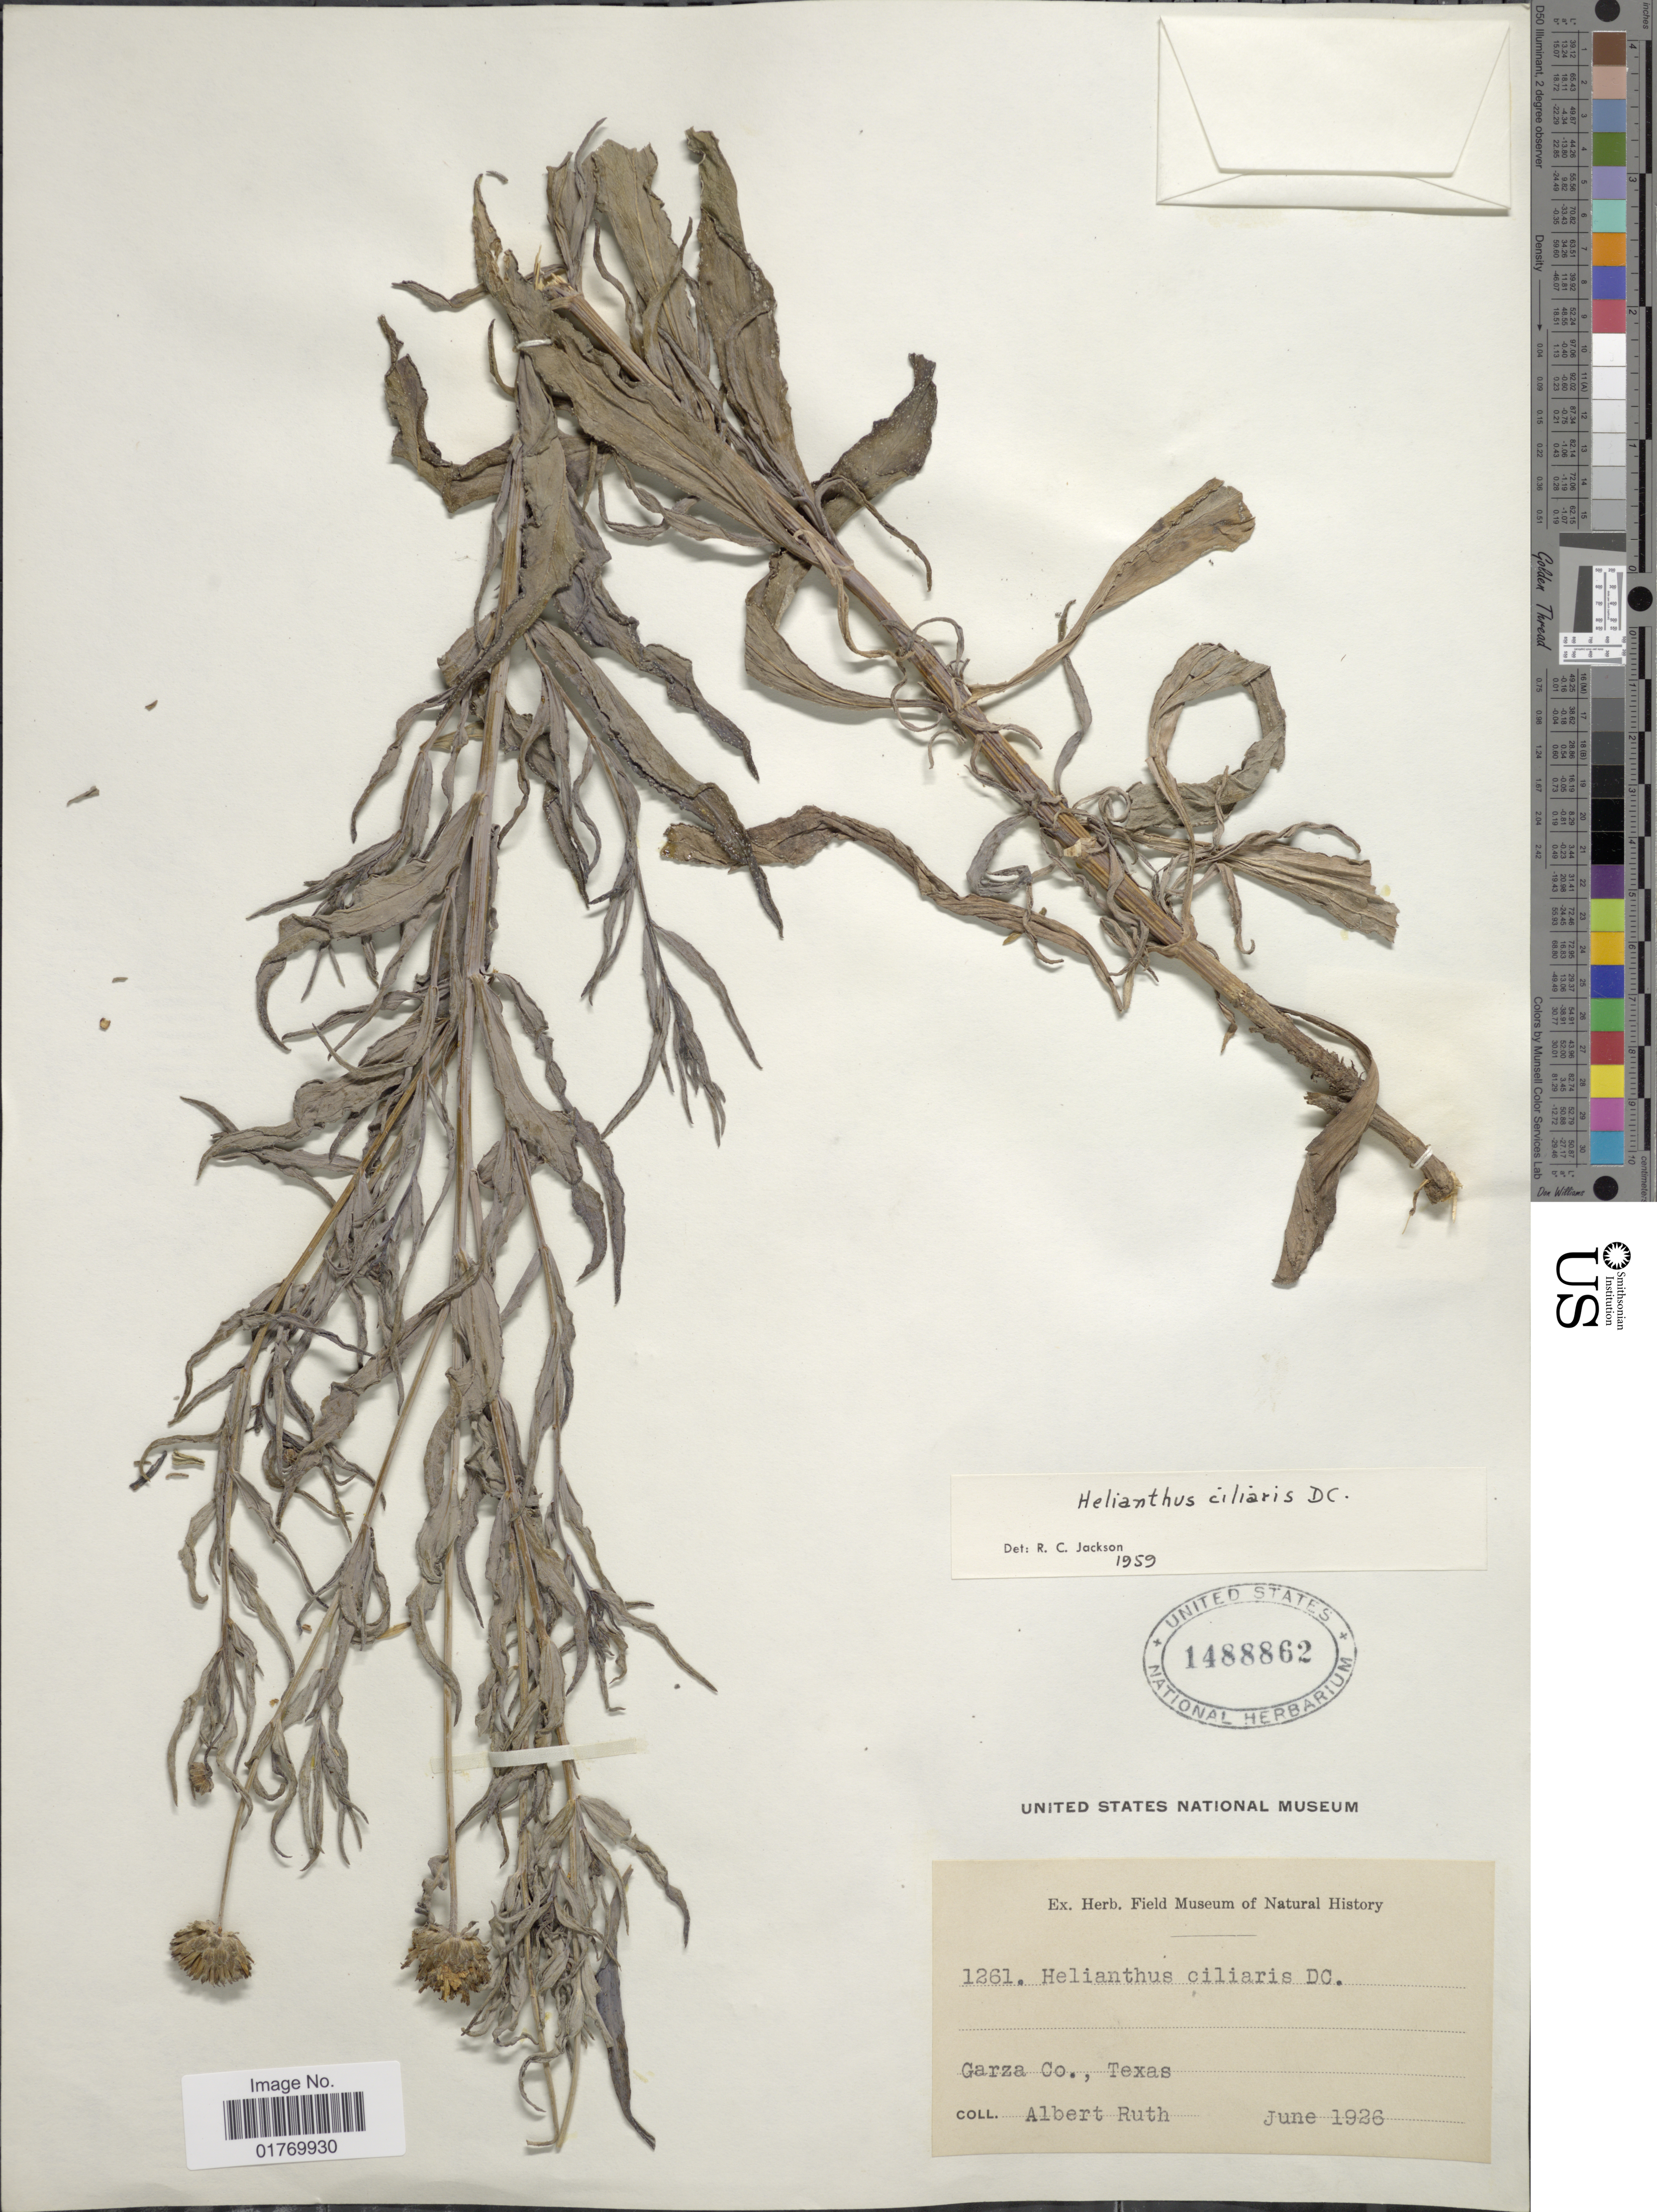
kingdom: Plantae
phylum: Tracheophyta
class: Magnoliopsida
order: Asterales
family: Asteraceae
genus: Helianthus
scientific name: Helianthus ciliaris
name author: DC.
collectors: A. Ruth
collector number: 1261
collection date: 1926-06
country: United States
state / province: Texas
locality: Garza Co., Texas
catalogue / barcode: US 1488862